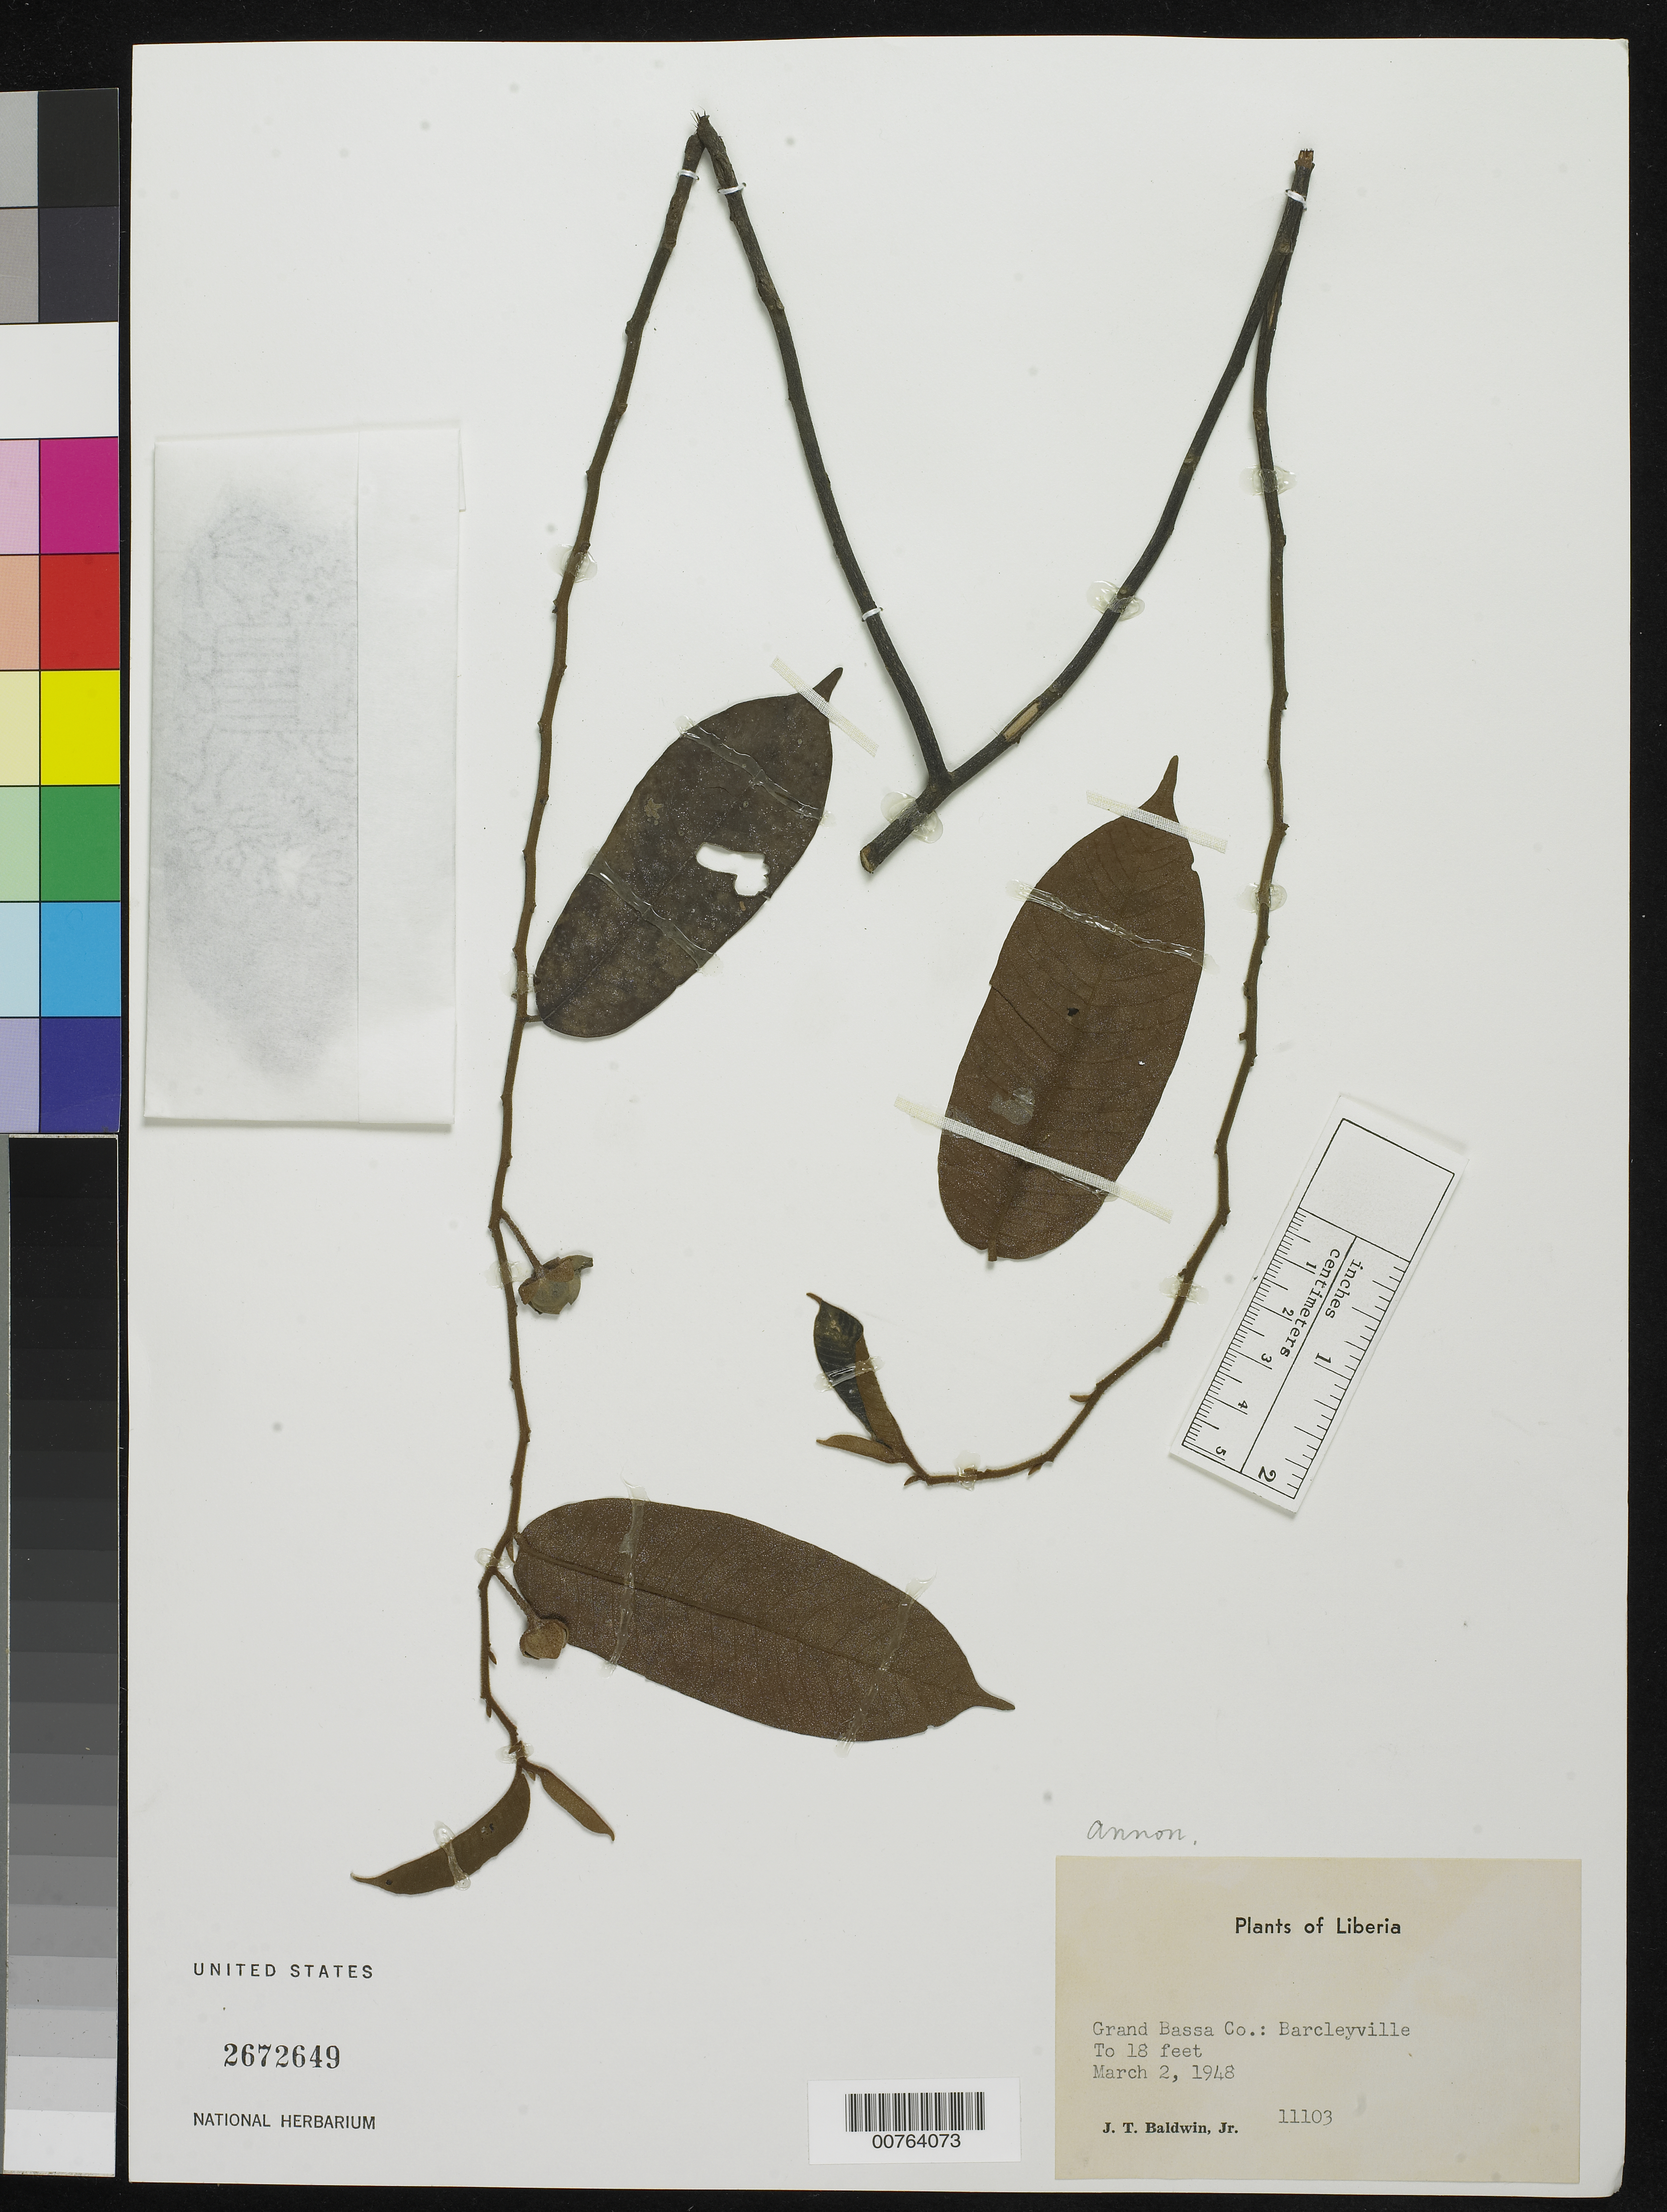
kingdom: Plantae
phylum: Tracheophyta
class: Magnoliopsida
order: Magnoliales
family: Annonaceae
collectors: J. T. Baldwin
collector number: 11103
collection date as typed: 2 Mar 1948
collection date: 1948-03-02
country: Liberia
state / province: Grand Bassa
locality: Barcleyville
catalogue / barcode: US 2672649